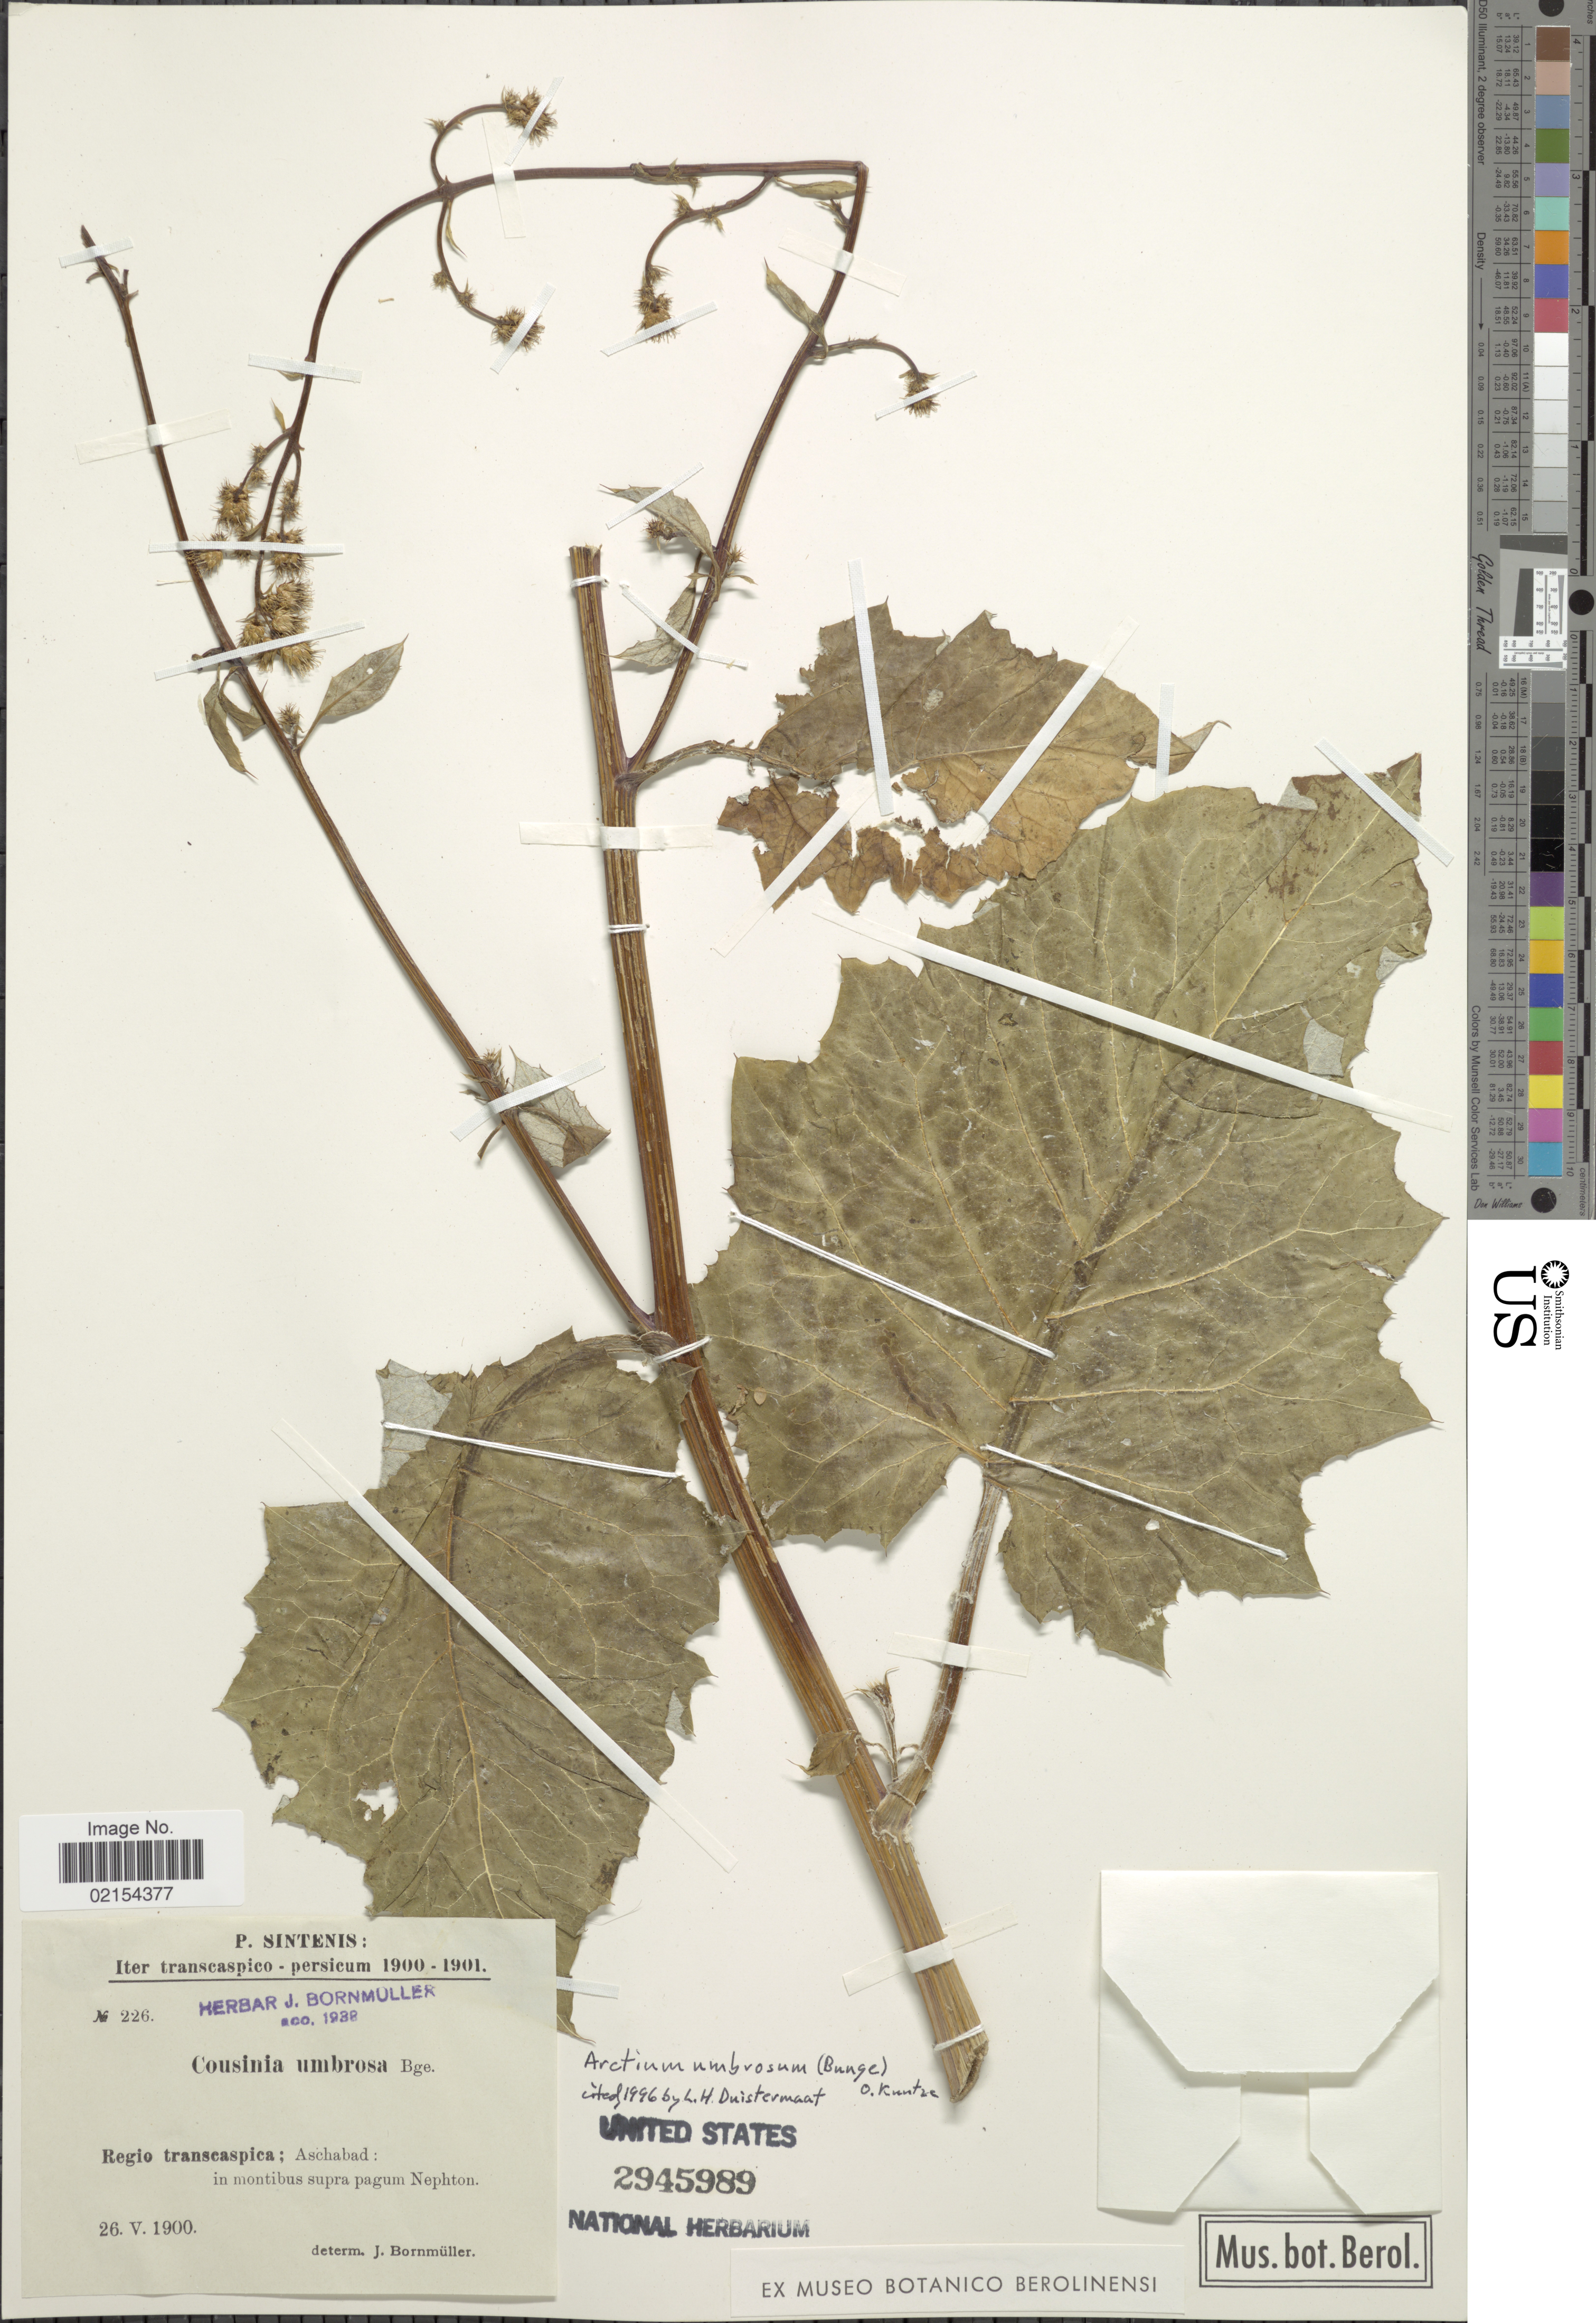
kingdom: Plantae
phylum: Tracheophyta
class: Magnoliopsida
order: Asterales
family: Asteraceae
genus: Cousinia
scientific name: Cousinia umbrosa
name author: Bunge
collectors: P. Sintenis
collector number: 226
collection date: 1900-05-26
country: Iran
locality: Iter Transxcaspico, Persicum, Regio transcaspica: Aschabad, in montibus supra pagum Nephton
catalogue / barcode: US 2945989